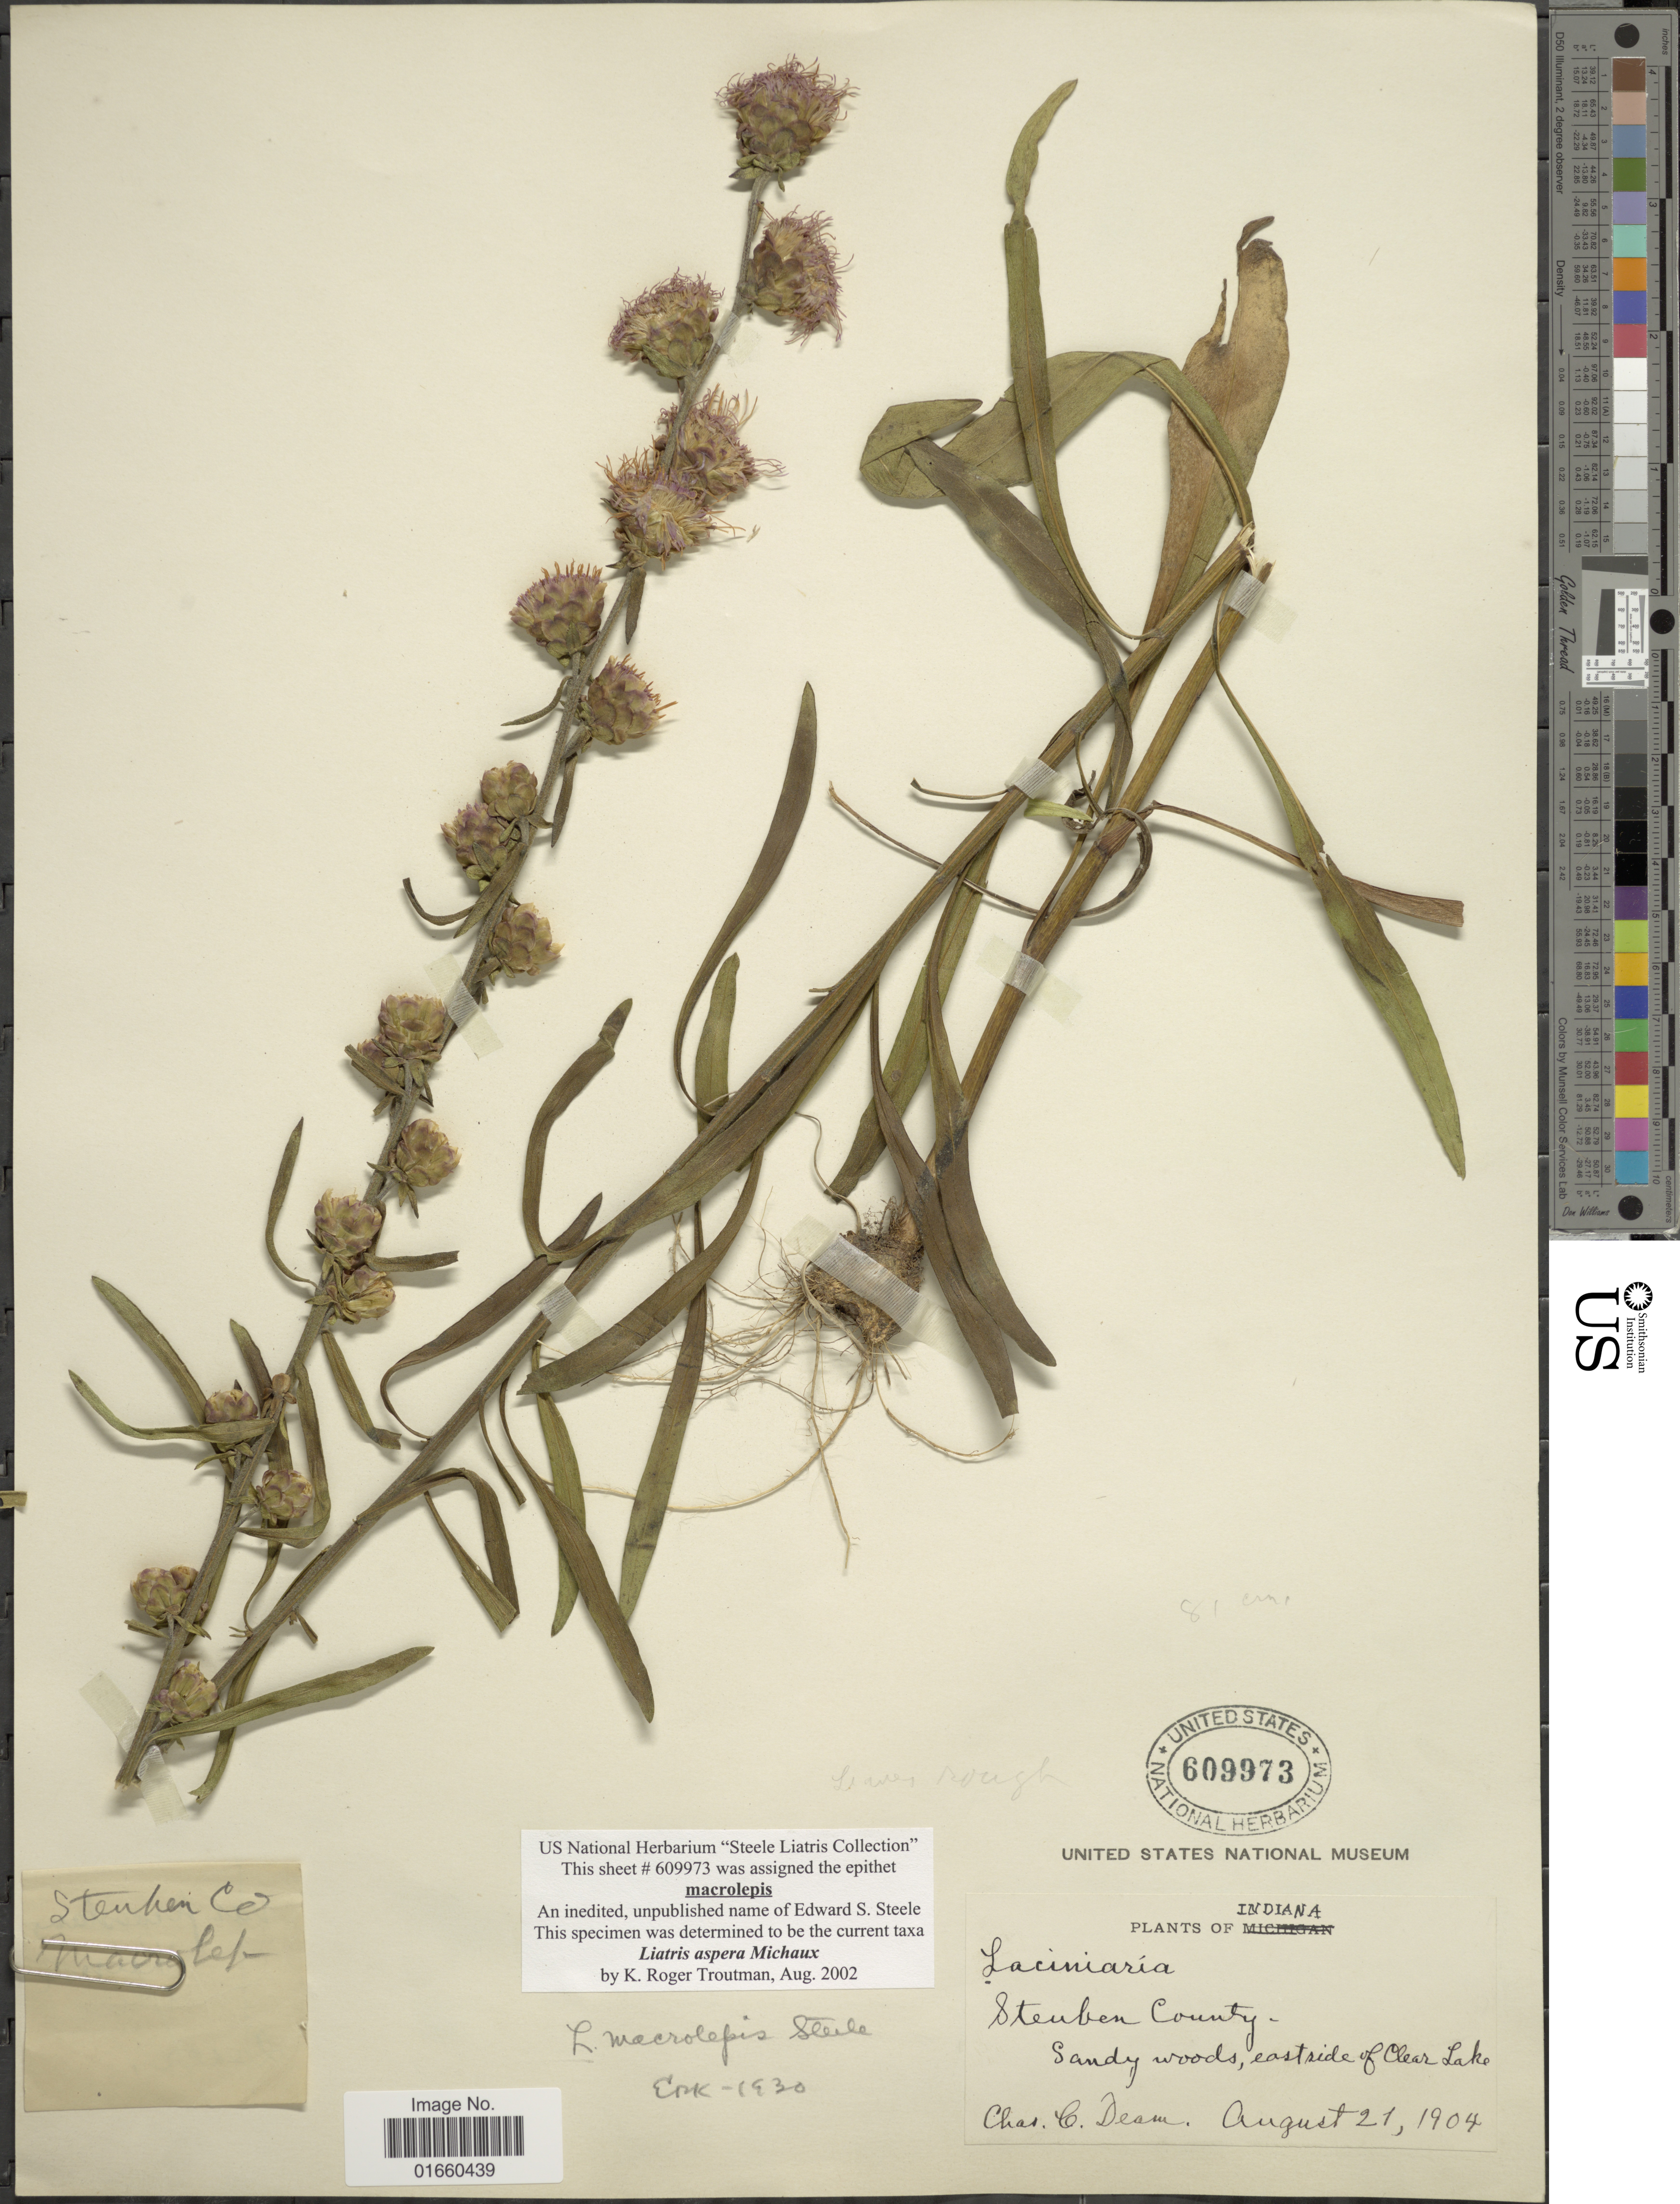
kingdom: Plantae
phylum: Tracheophyta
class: Magnoliopsida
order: Asterales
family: Asteraceae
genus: Liatris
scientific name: Liatris aspera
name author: Michx.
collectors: C. C. Deam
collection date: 1904-08-21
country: United States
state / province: Indiana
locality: Steuben County, Sandy woods, east side of Clear Lake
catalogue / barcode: US 609973